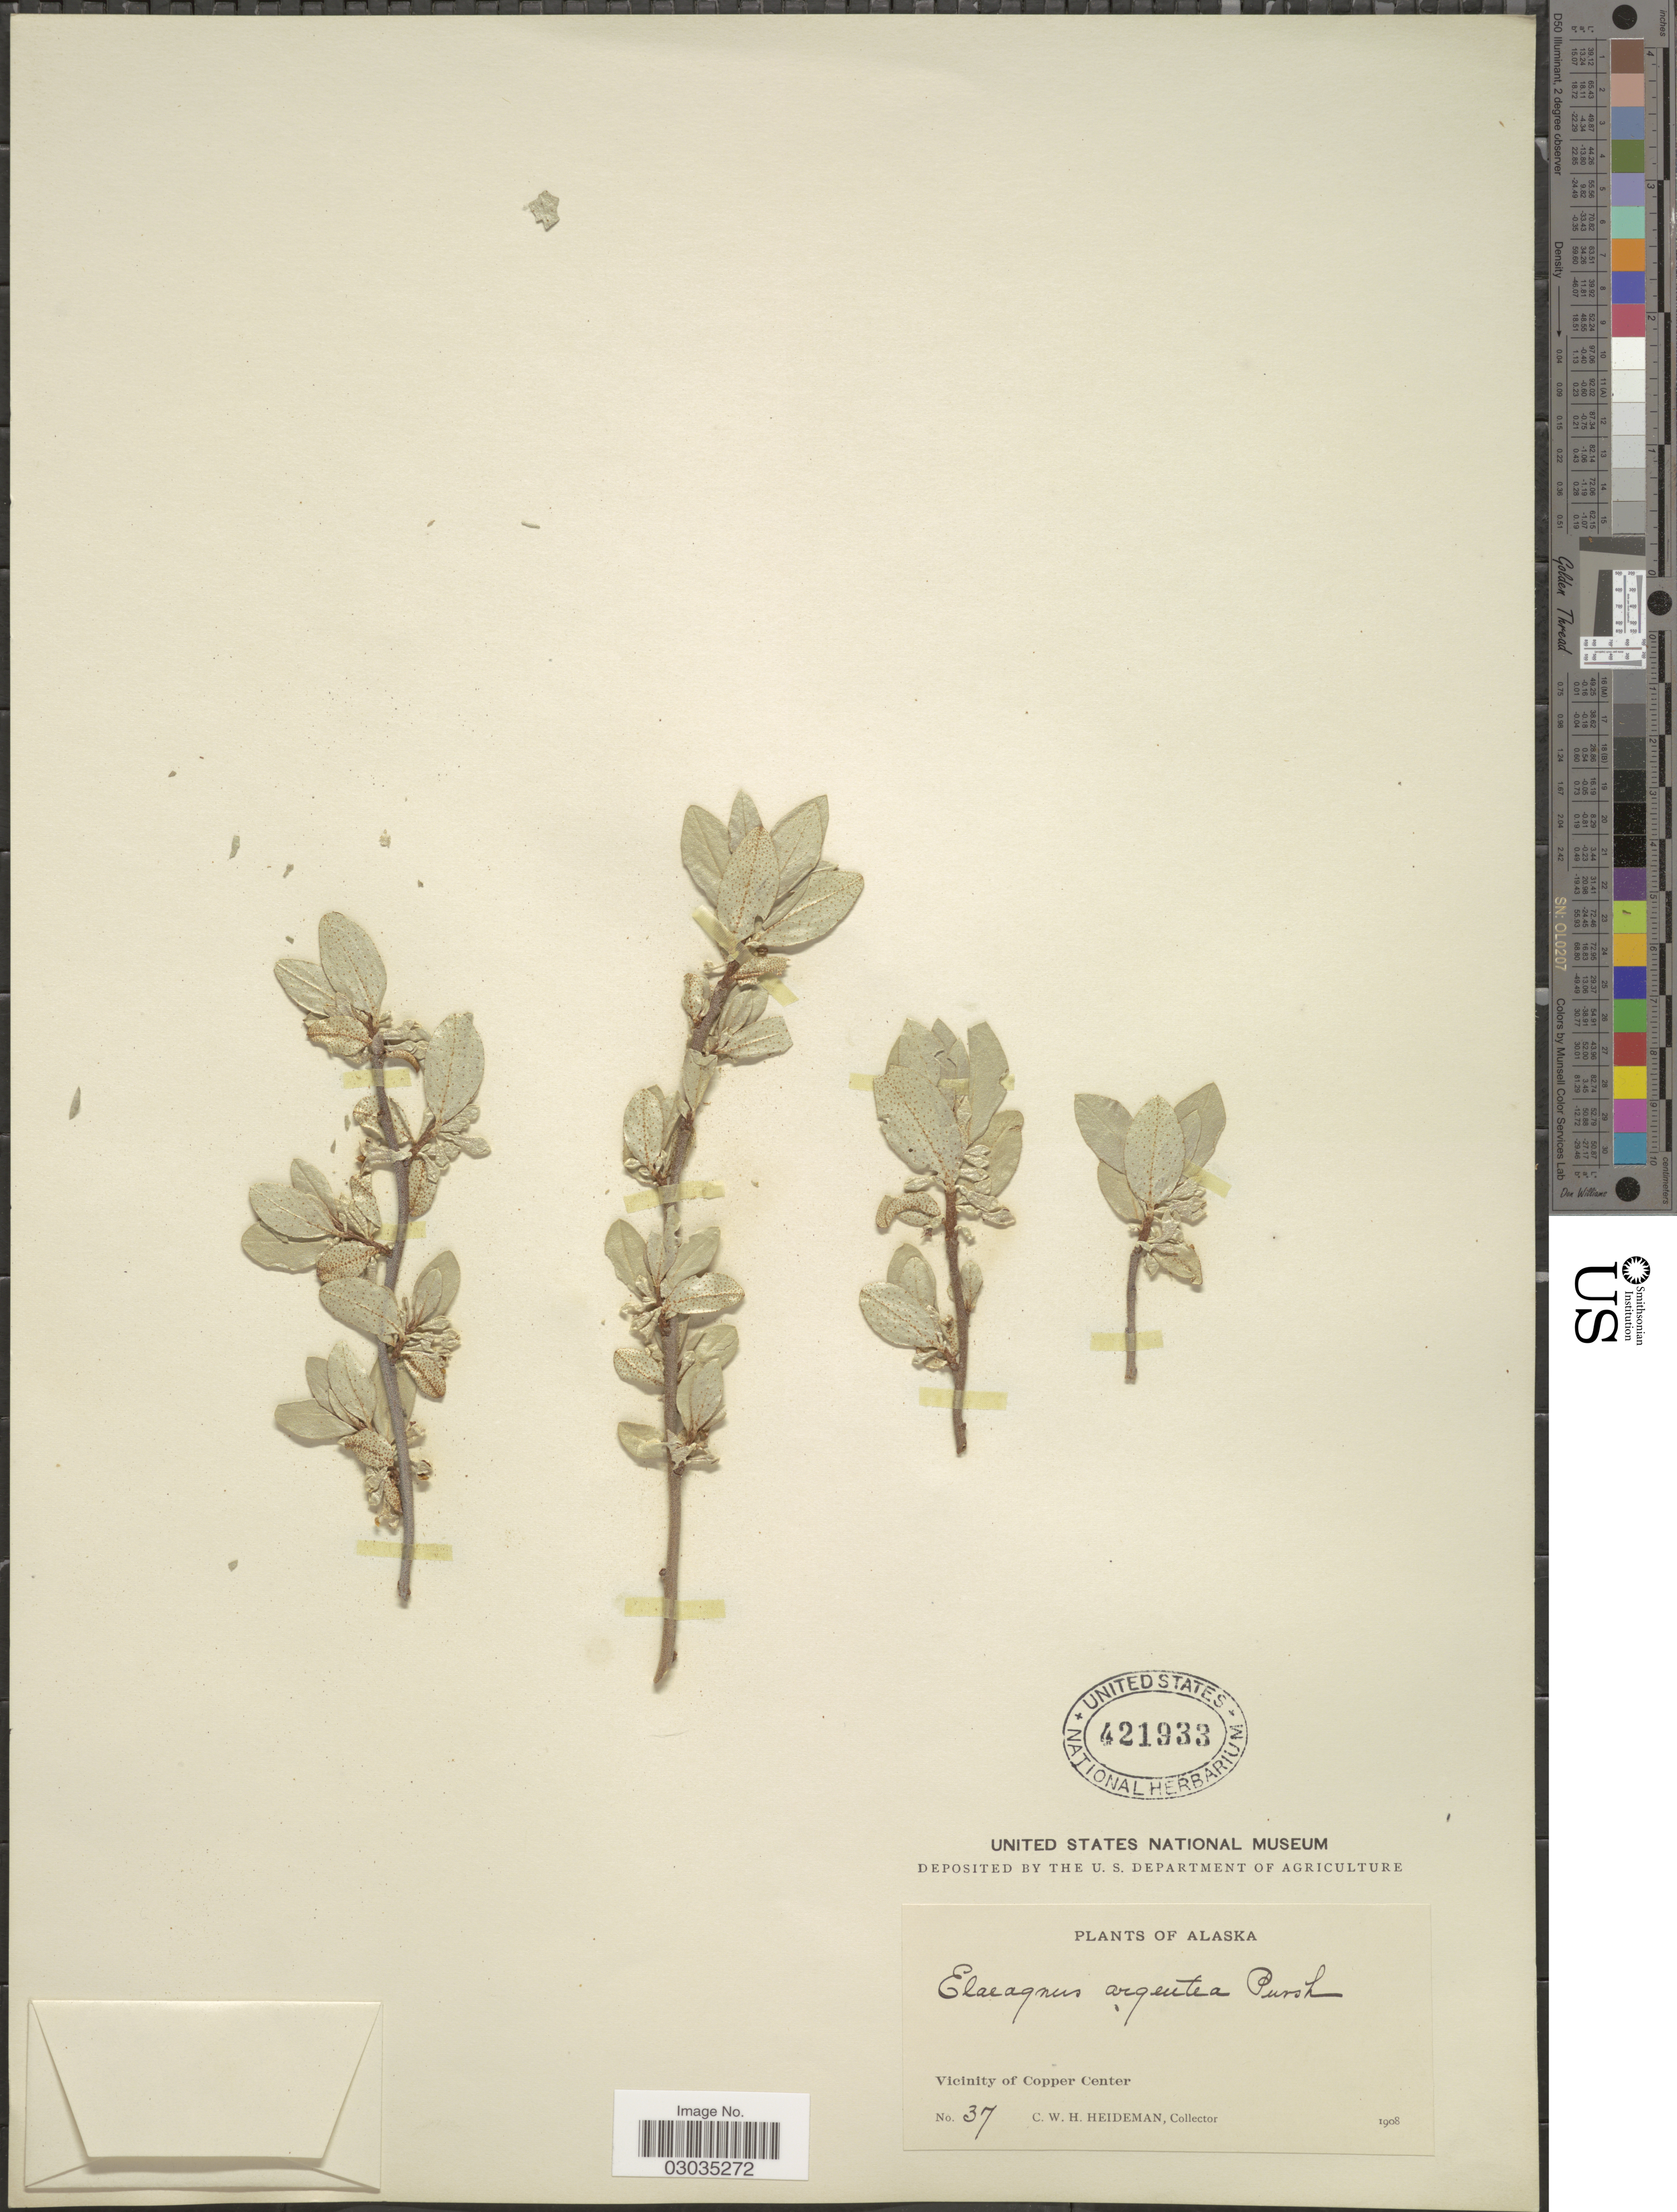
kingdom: Plantae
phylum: Tracheophyta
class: Magnoliopsida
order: Rosales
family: Elaeagnaceae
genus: Elaeagnus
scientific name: Elaeagnus commutata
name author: Bernh. ex Rydb.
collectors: C. Heideman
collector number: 37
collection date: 1908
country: United States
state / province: Alaska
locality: Vicinity of Copper Center.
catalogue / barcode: US 421933